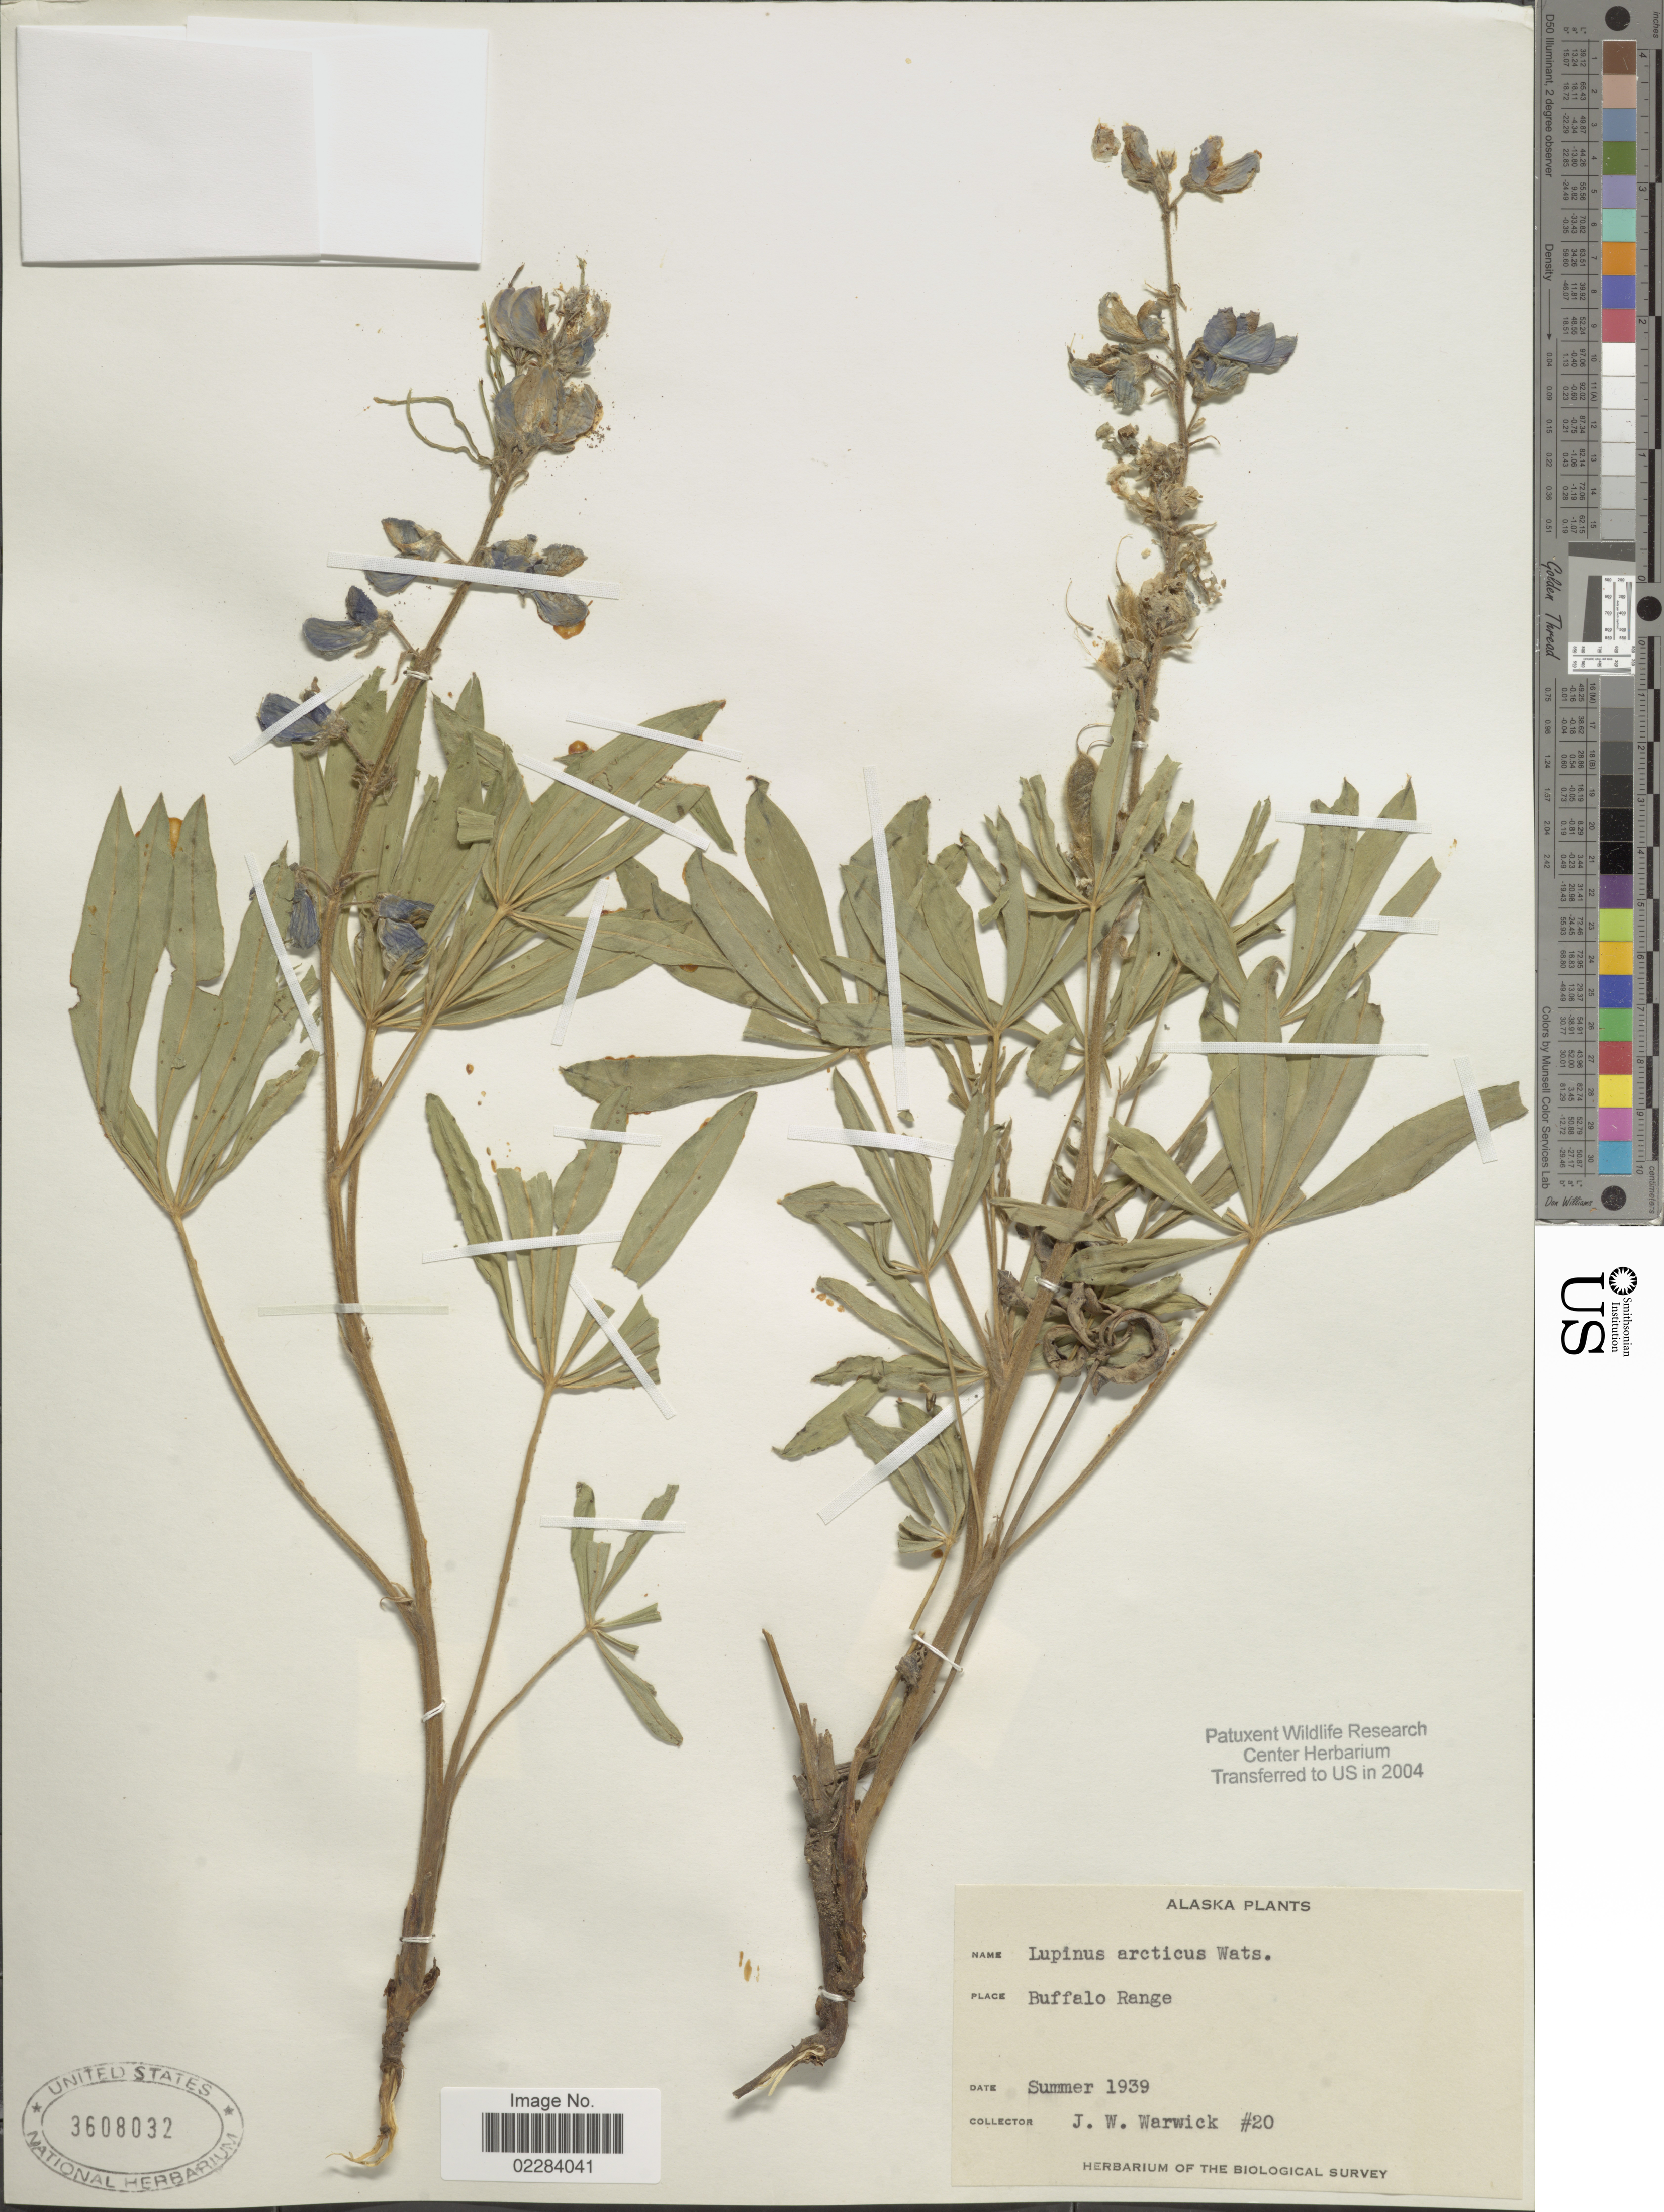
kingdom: Plantae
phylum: Tracheophyta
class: Magnoliopsida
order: Fabales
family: Fabaceae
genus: Lupinus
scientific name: Lupinus arcticus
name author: S. Watson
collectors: J. Warwick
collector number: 20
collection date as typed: summer 1939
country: United States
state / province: Alaska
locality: Buffalo Range.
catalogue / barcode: US 3608032